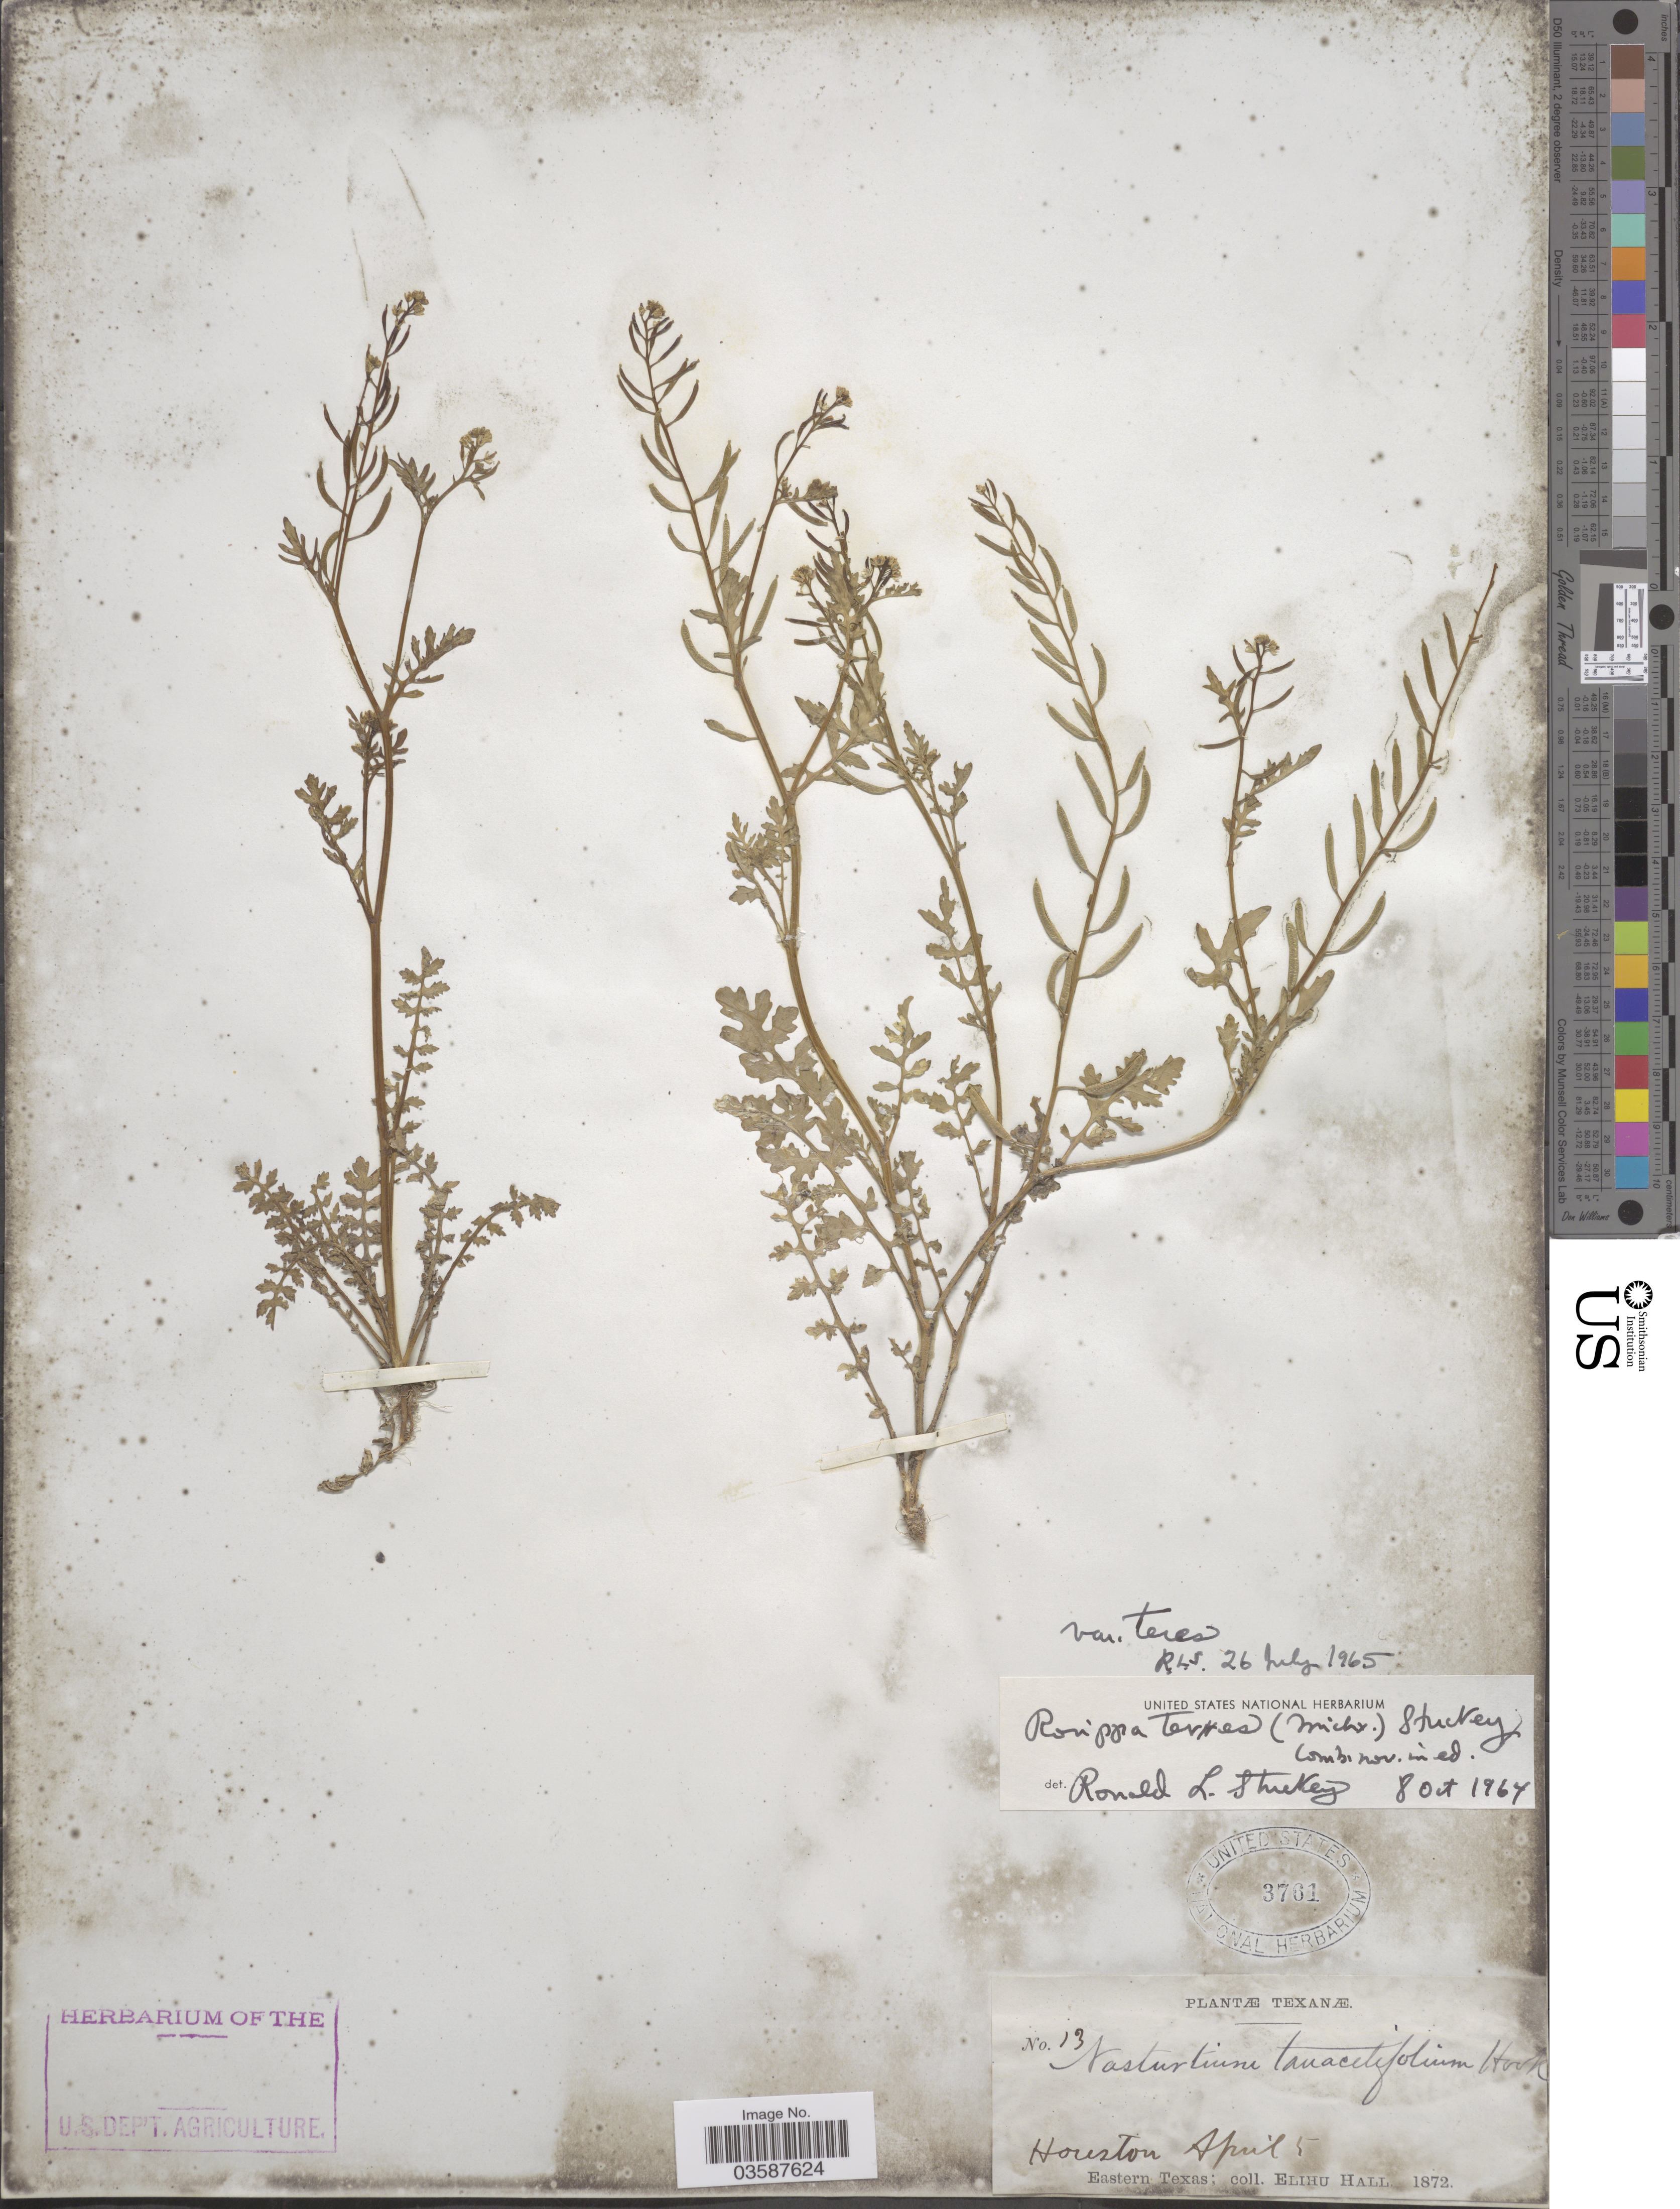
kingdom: Plantae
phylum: Tracheophyta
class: Magnoliopsida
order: Brassicales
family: Brassicaceae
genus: Rorippa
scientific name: Rorippa teres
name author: (Michx.) Stuckey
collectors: E. Hall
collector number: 13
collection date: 1872-04-05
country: United States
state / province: Texas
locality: Houston. Eastern Texas.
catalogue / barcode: US 3761